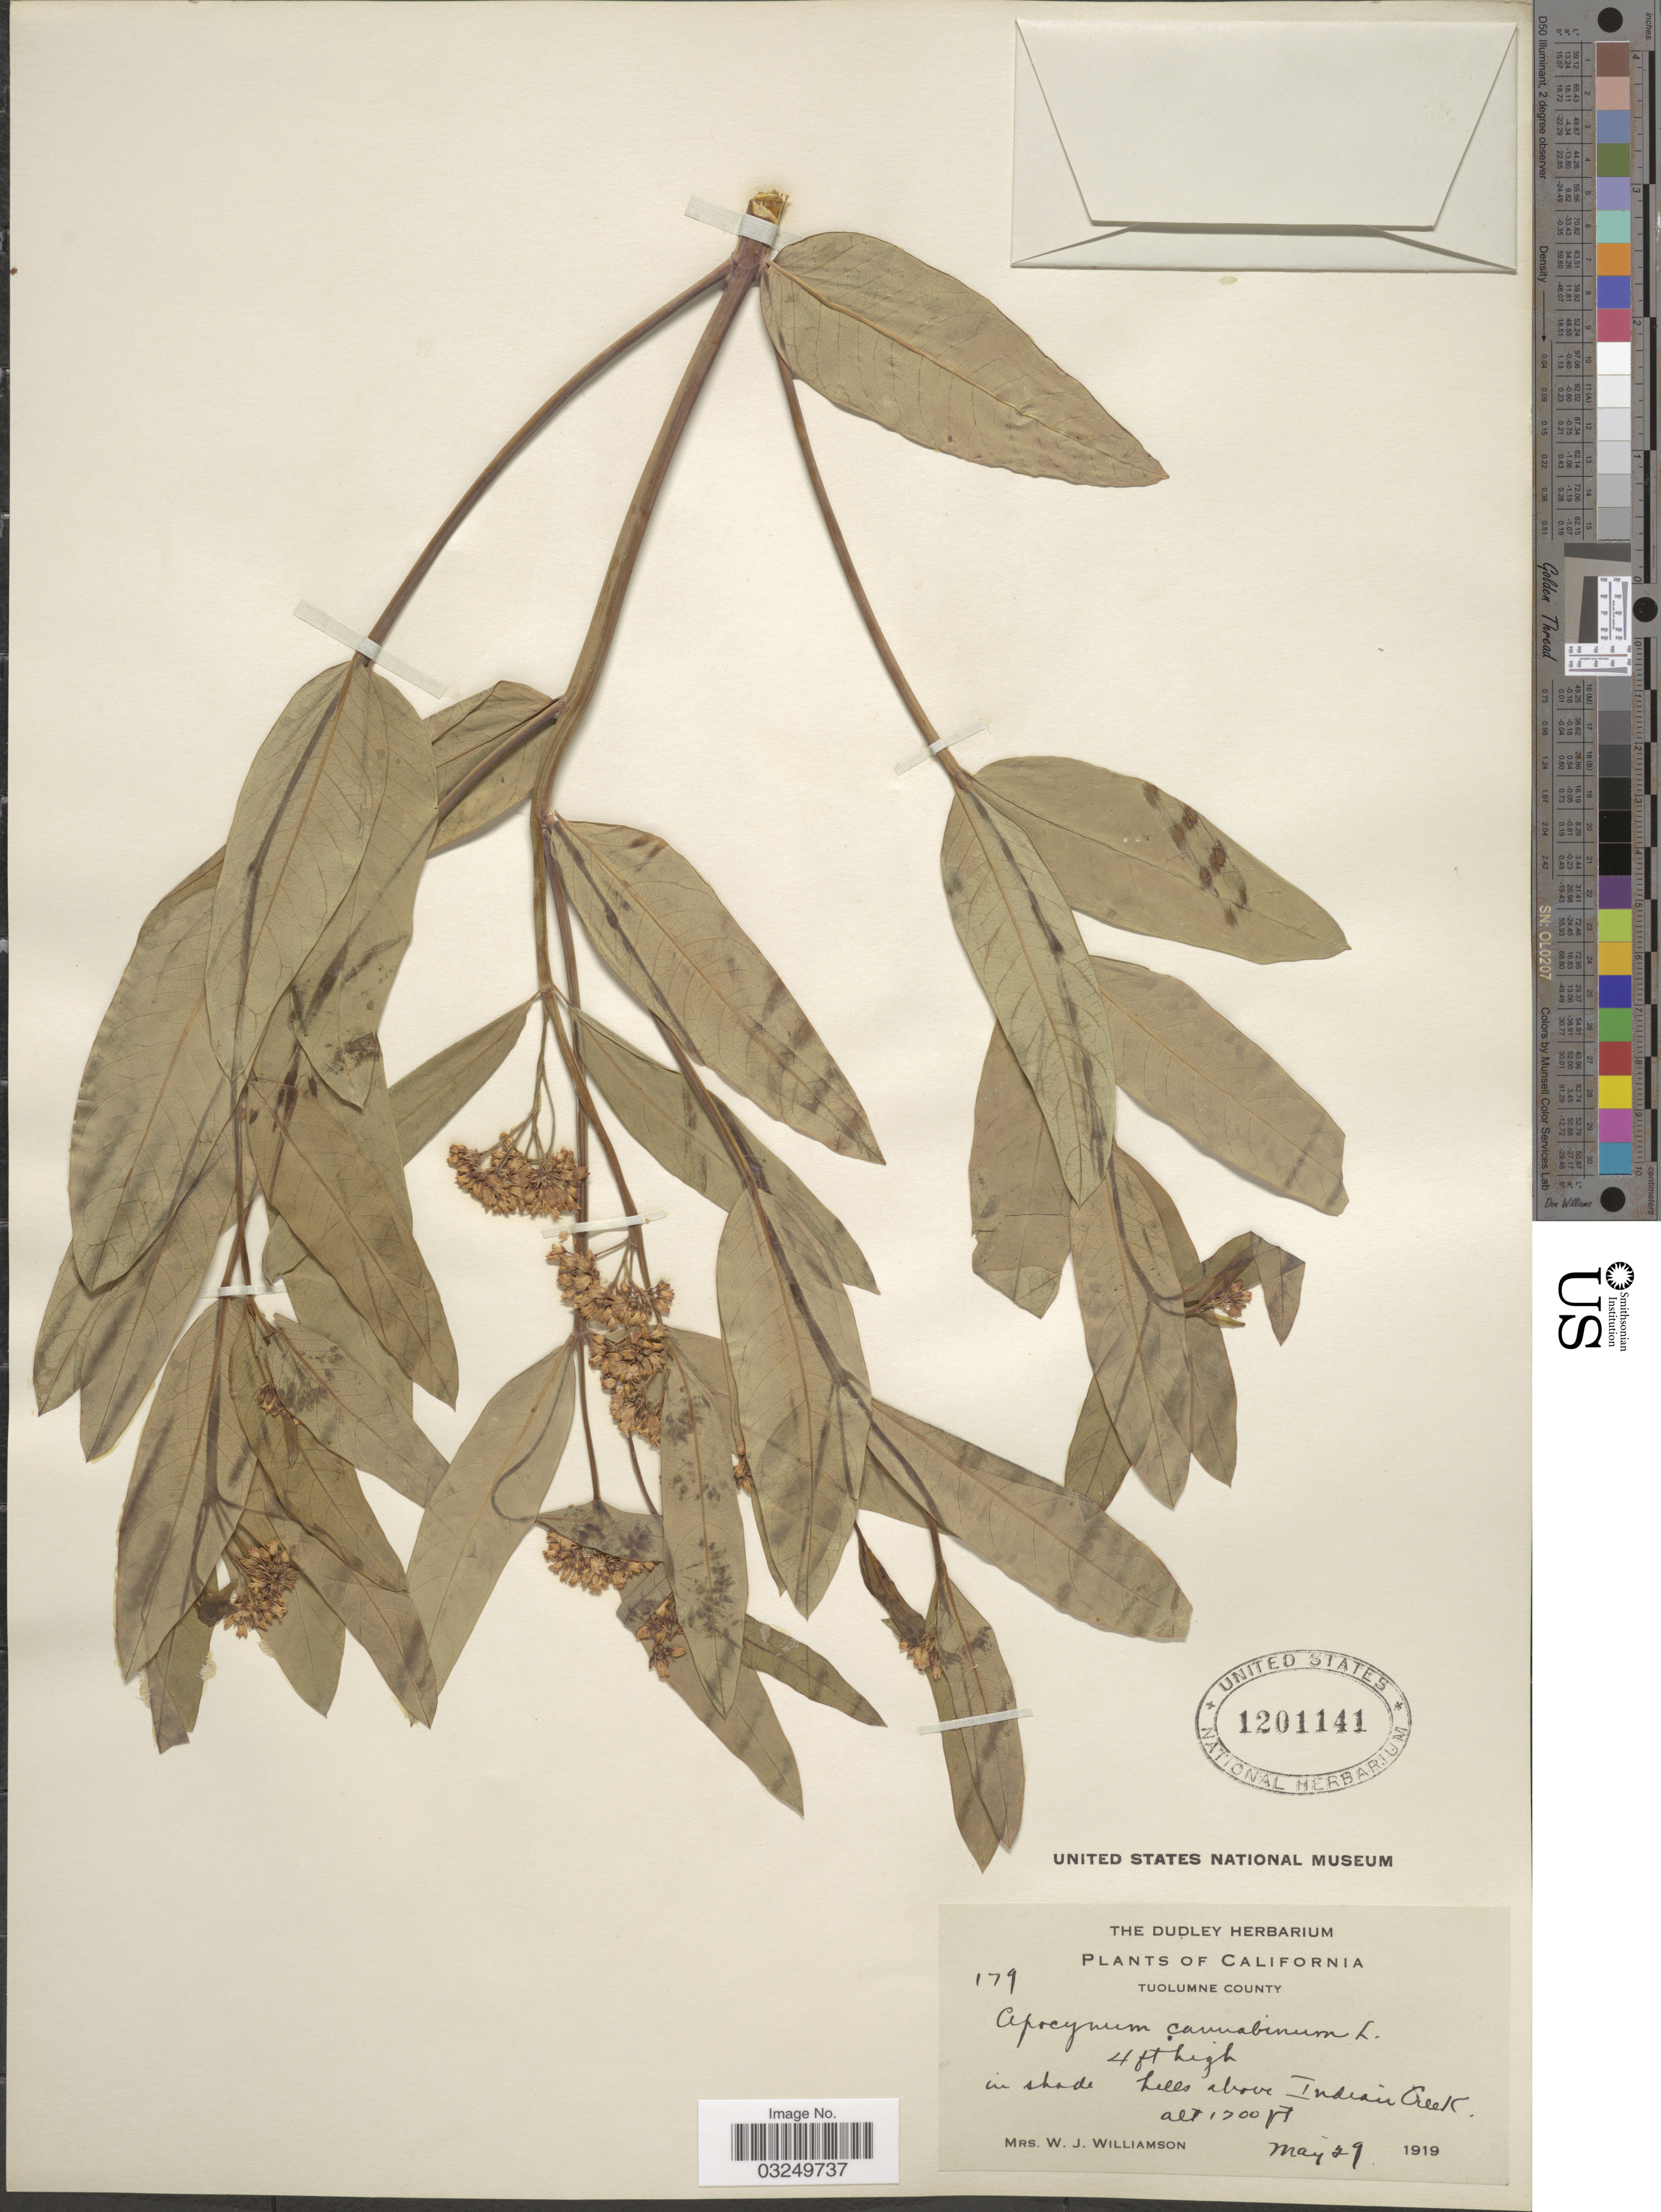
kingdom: Plantae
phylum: Tracheophyta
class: Magnoliopsida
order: Gentianales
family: Apocynaceae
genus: Apocynum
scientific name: Apocynum cannabinum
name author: L.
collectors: W. Williamson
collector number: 179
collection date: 1919-05-29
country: United States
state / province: California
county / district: Tuolumne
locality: Tuolumne County. Hills above Indian Creek.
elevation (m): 518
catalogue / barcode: US 1201141